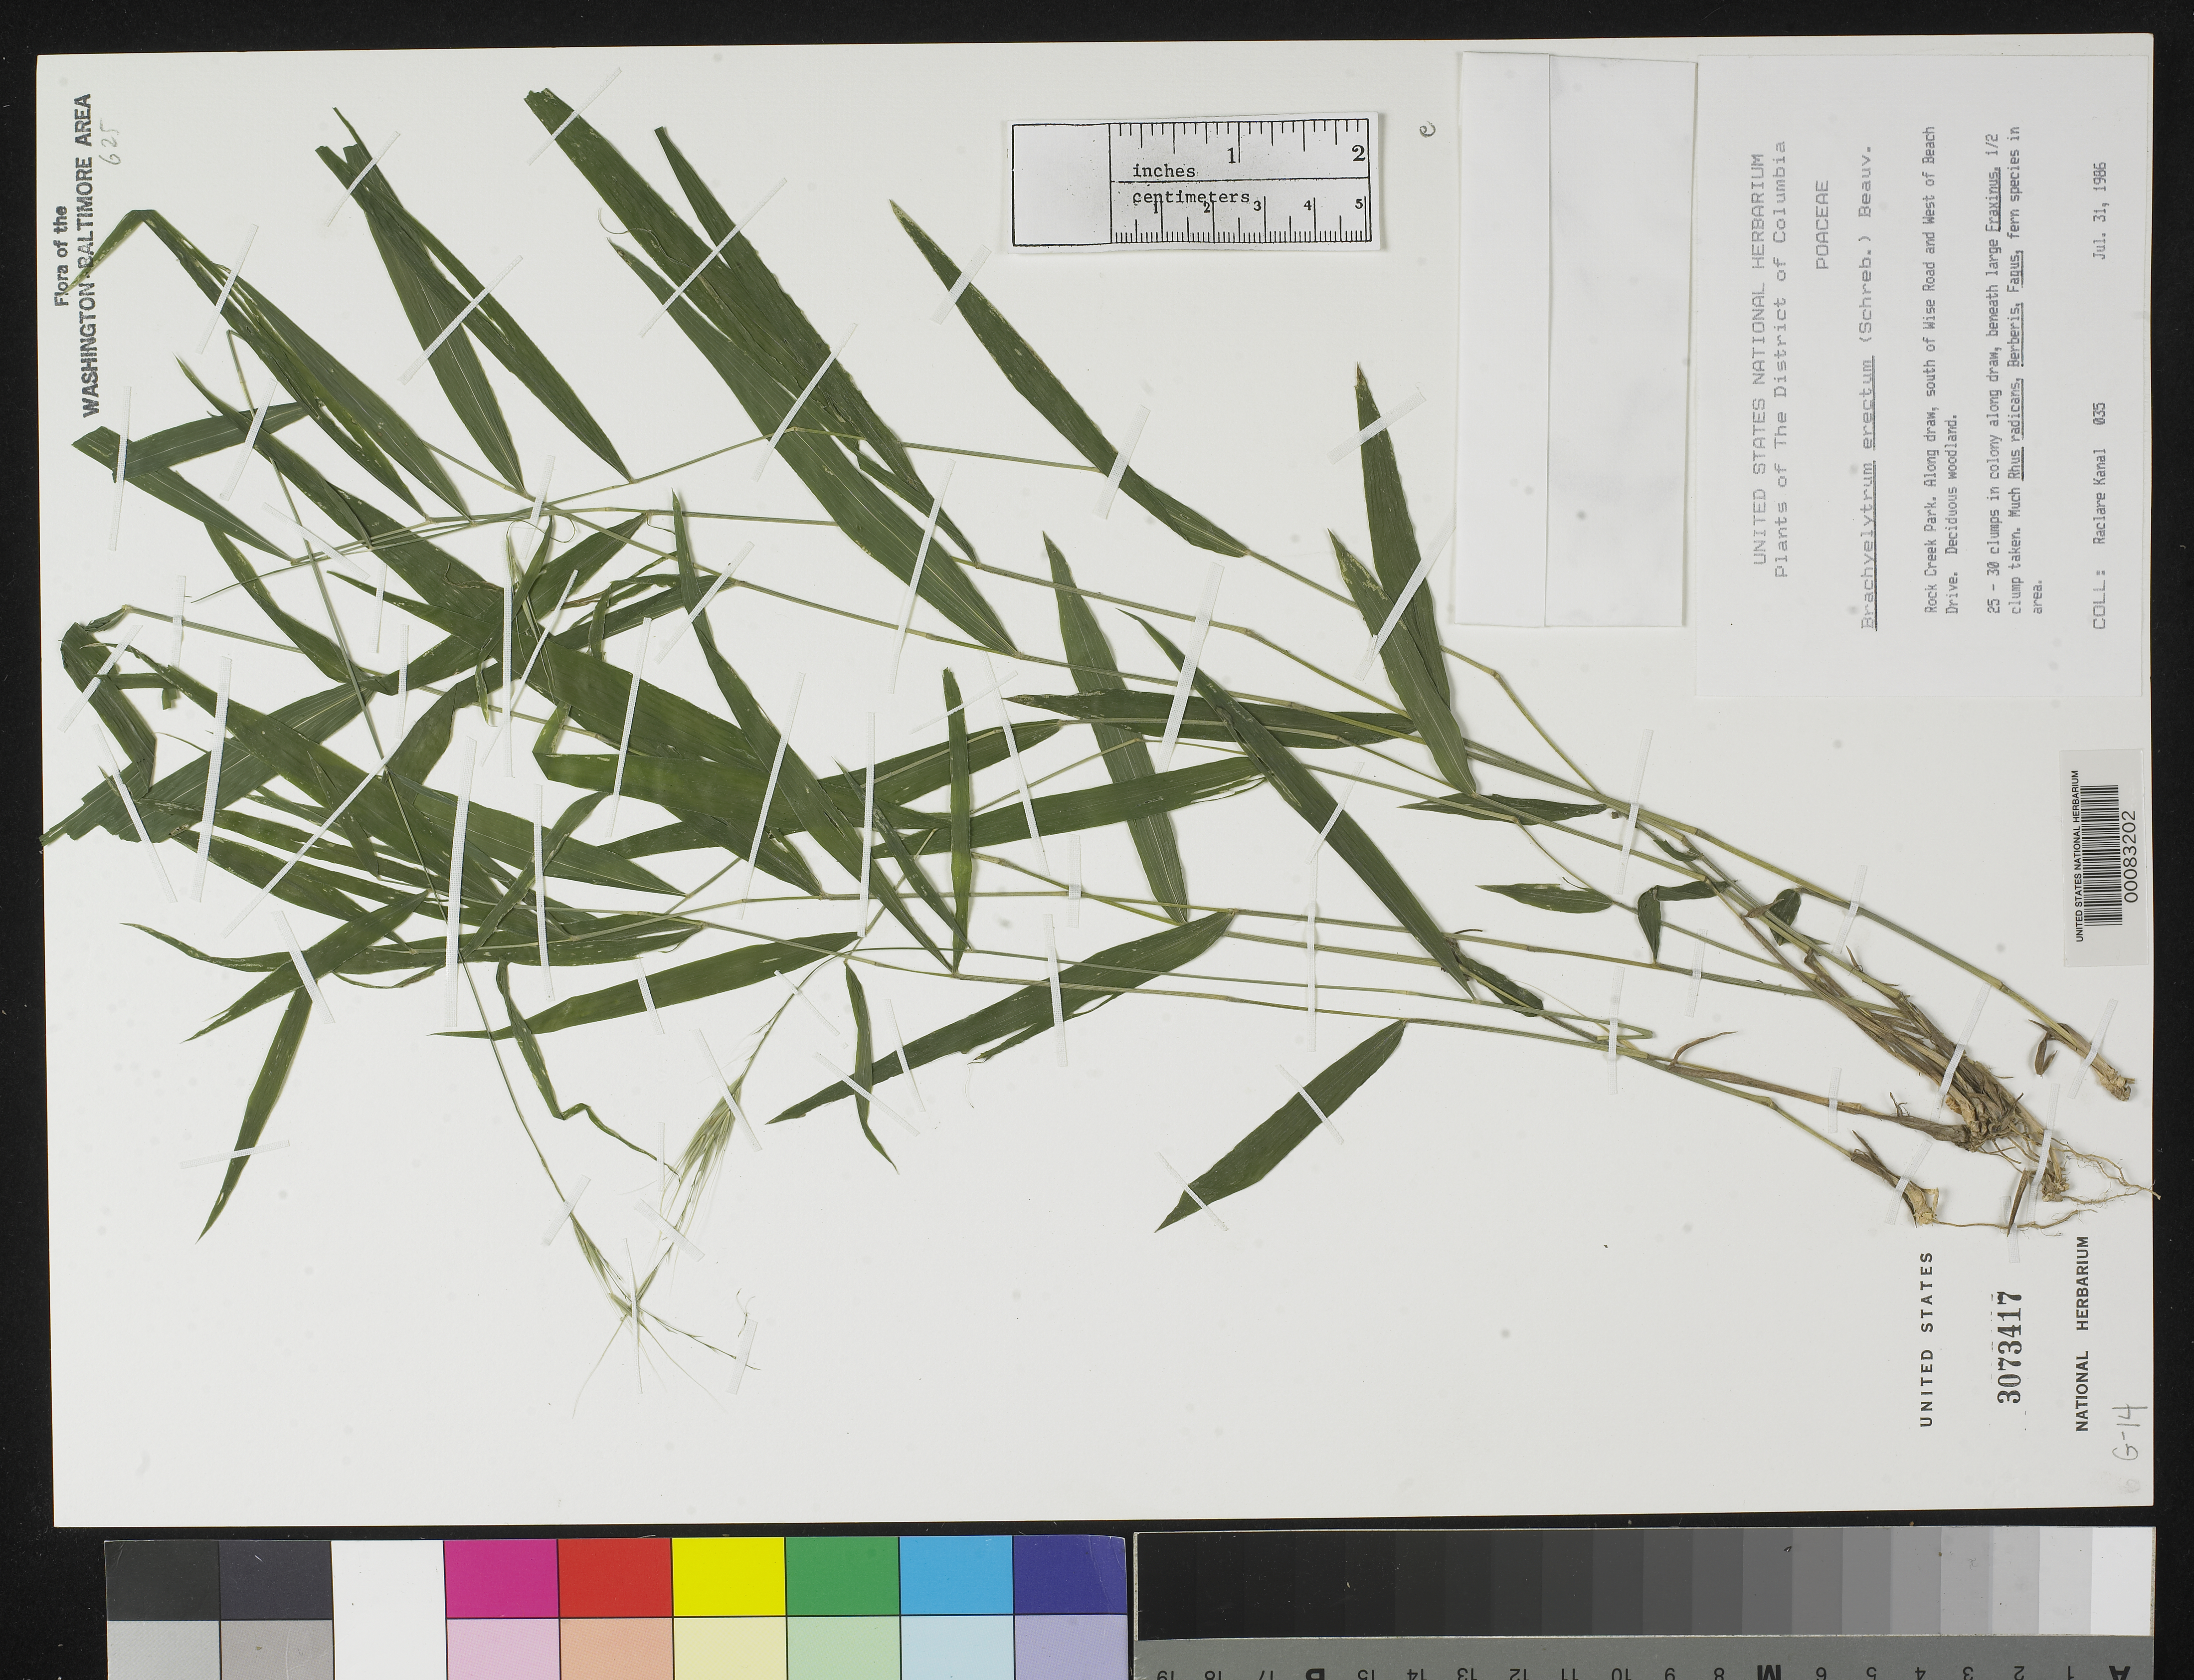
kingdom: Plantae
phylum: Tracheophyta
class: Liliopsida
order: Poales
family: Poaceae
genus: Brachyelytrum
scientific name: Brachyelytrum erectum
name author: (Schreb.) P. Beauv.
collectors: R. Kanal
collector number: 035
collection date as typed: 31 Jul 1986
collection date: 1986-07-31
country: United States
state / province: District of Columbia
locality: Rock Creek Park, S of Wise Road and W of Beach Drive Rock Creek Park and Vicinity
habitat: Deciduous woodland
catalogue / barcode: US 3073417